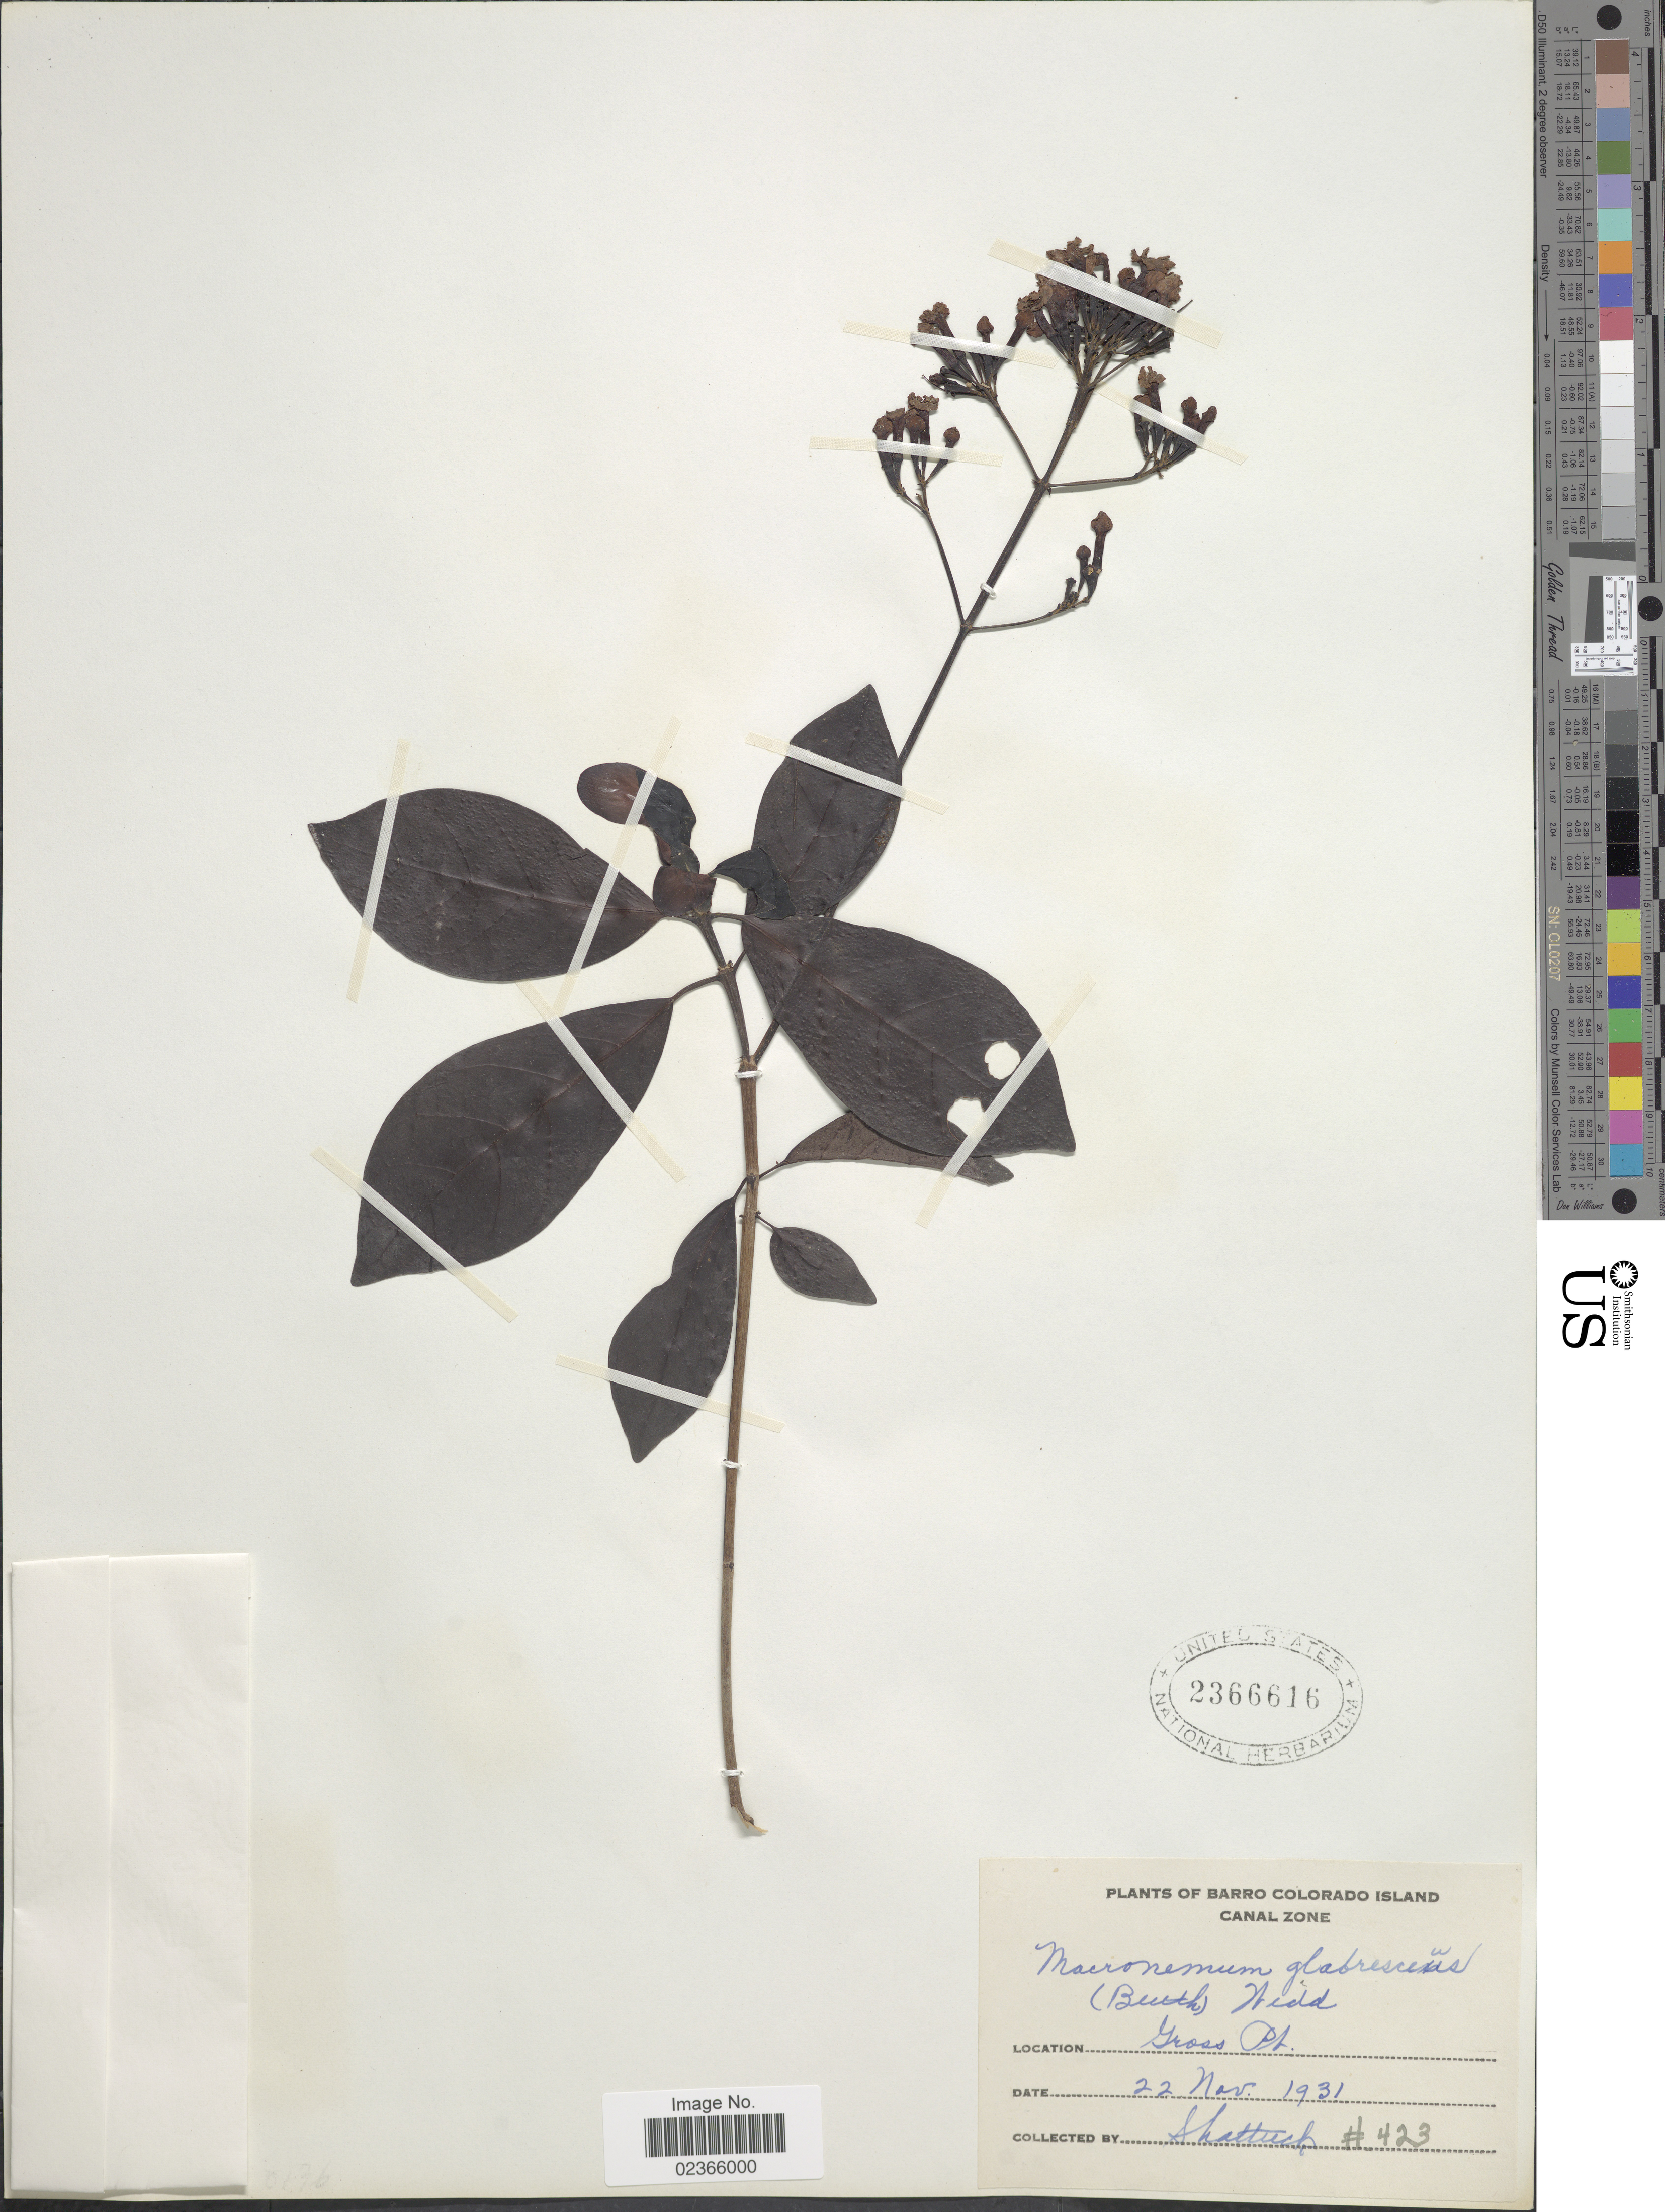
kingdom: Plantae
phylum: Tracheophyta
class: Magnoliopsida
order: Gentianales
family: Rubiaceae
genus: Macrocnemum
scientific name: Macrocnemum glabrescens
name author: (Benth.) Wedd.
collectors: Shattuck, --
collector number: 423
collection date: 1931-11-22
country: Panama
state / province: Panamá Oeste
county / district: Canal Zone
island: Barro Colorado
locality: Gross Pt. Barro Colorado Island, Canal Zone.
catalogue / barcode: US 2366616